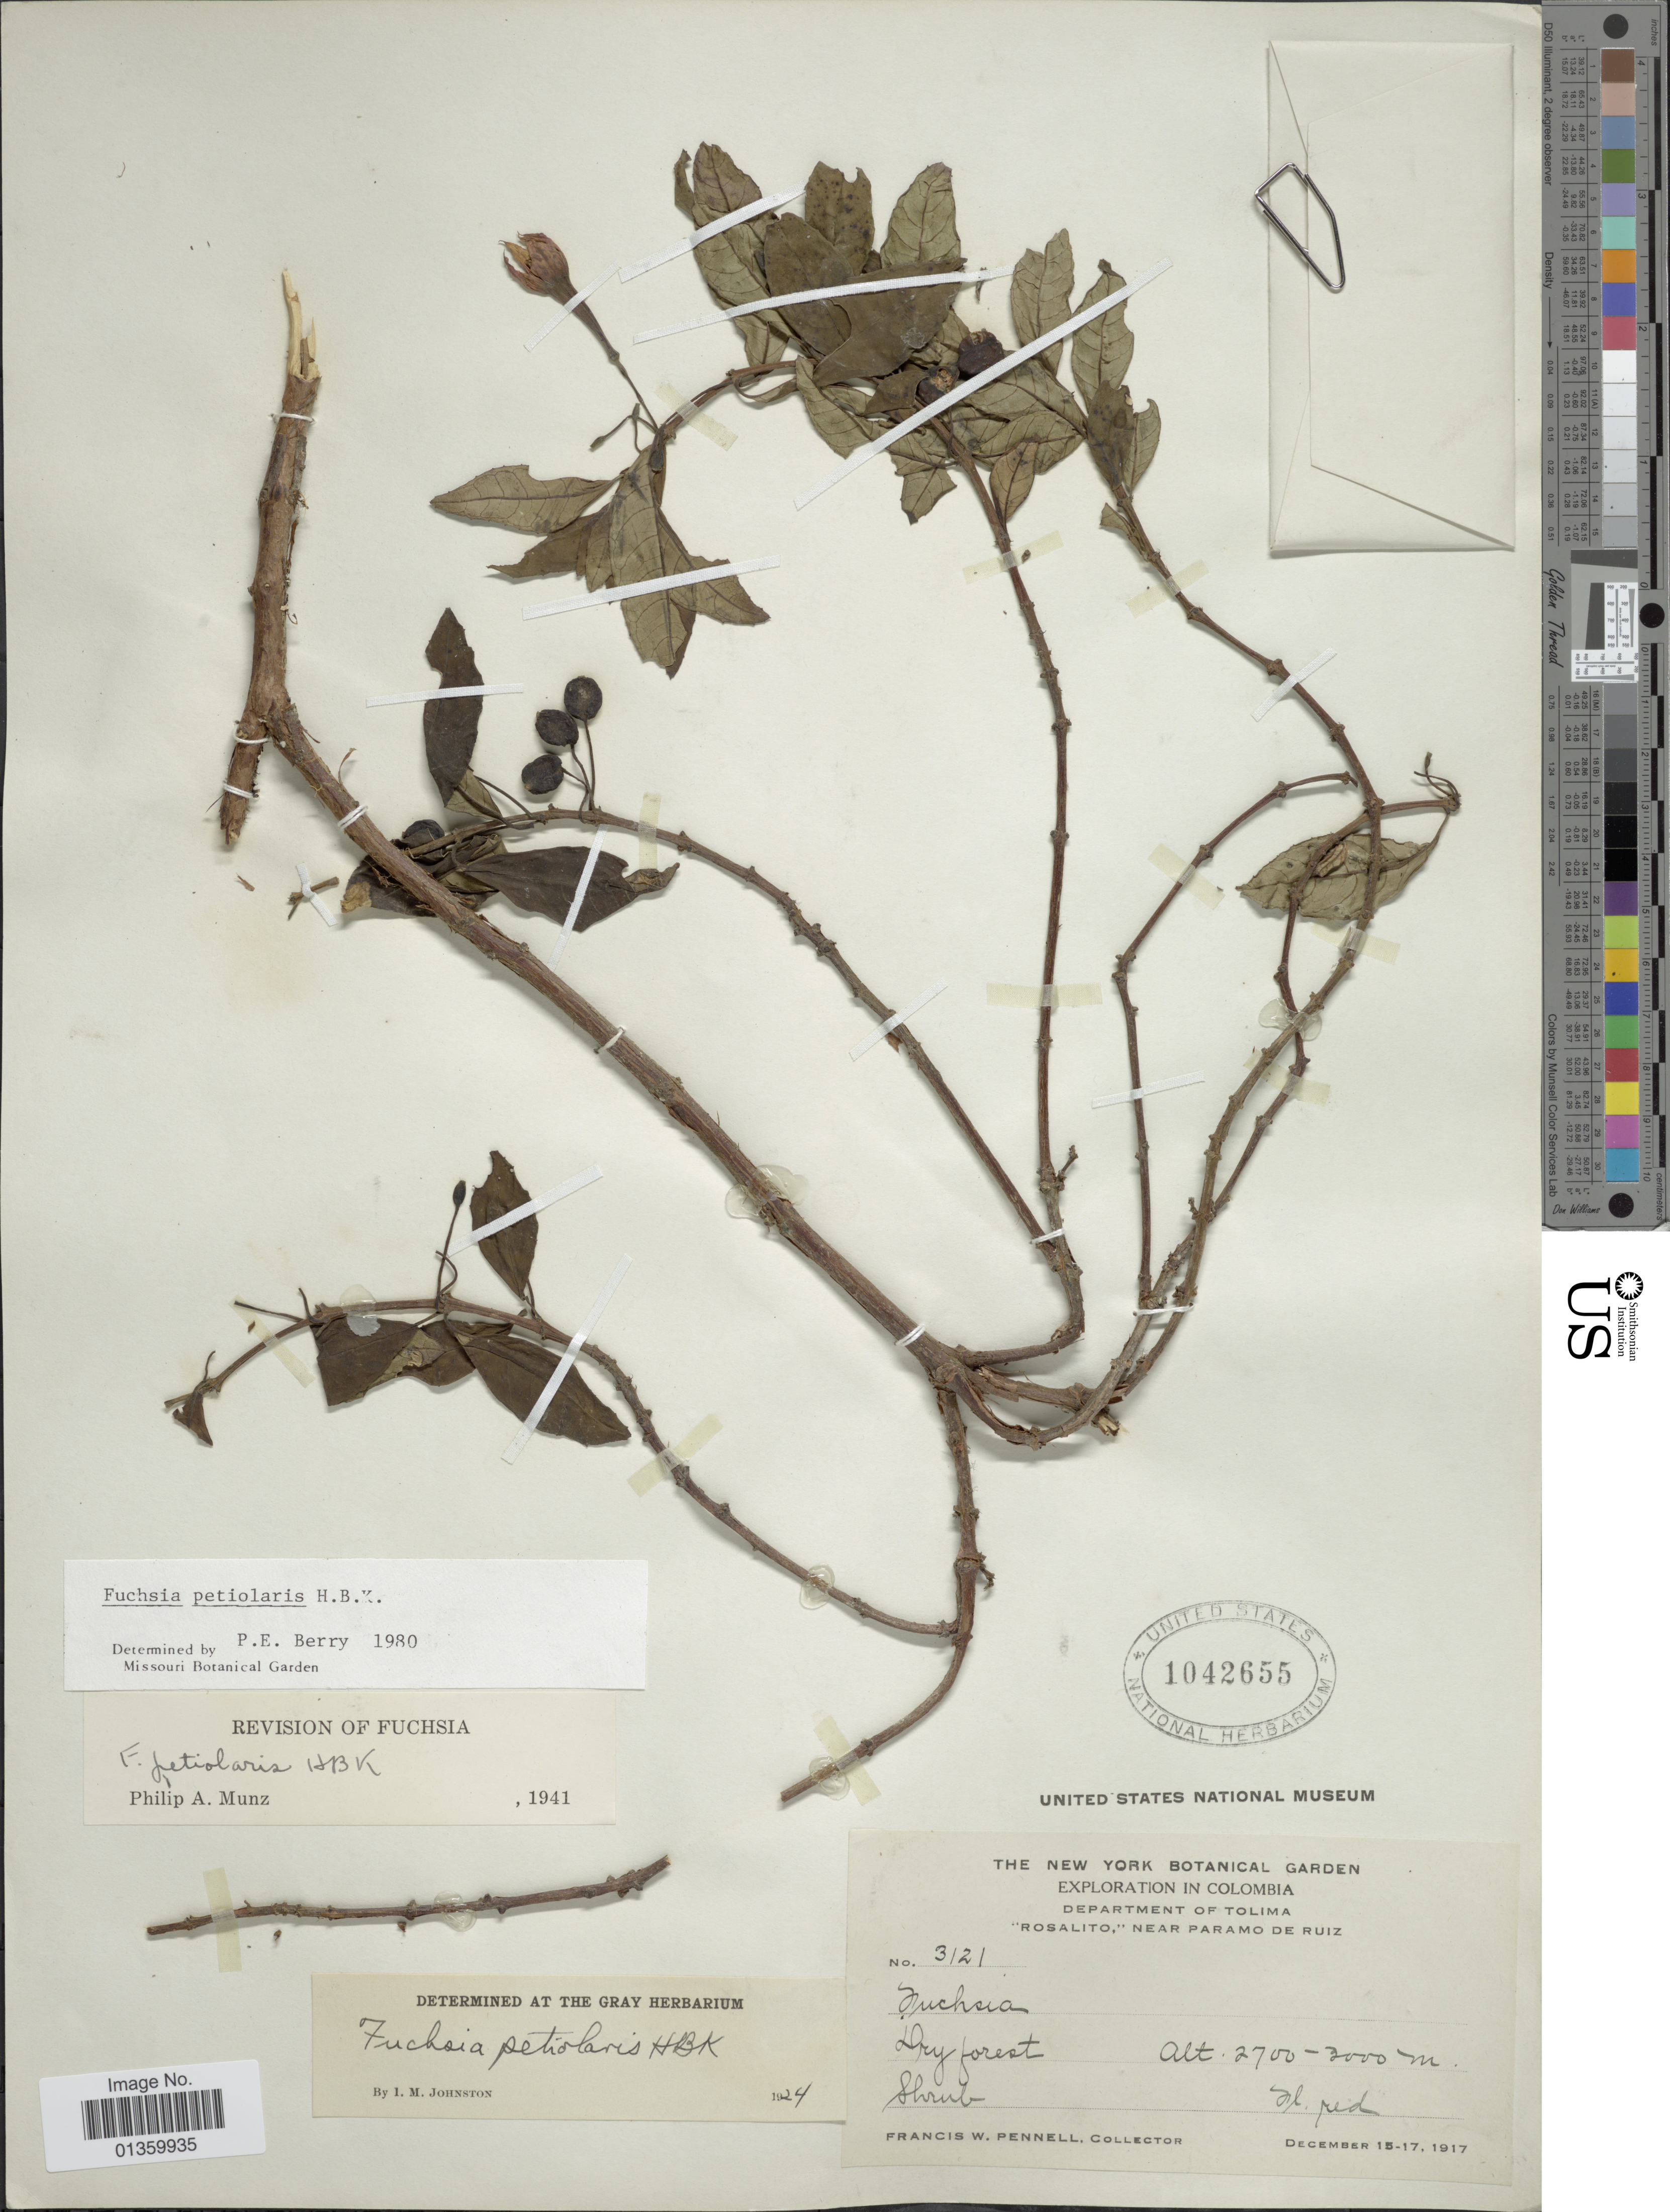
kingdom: Plantae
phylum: Tracheophyta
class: Magnoliopsida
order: Myrtales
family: Onagraceae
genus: Fuchsia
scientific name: Fuchsia petiolaris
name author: Kunth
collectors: F. W. Pennell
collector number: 3121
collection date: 1917-12-15/1917-12-17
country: Colombia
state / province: Tolima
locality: Rosalito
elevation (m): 2700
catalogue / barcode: US 1042655